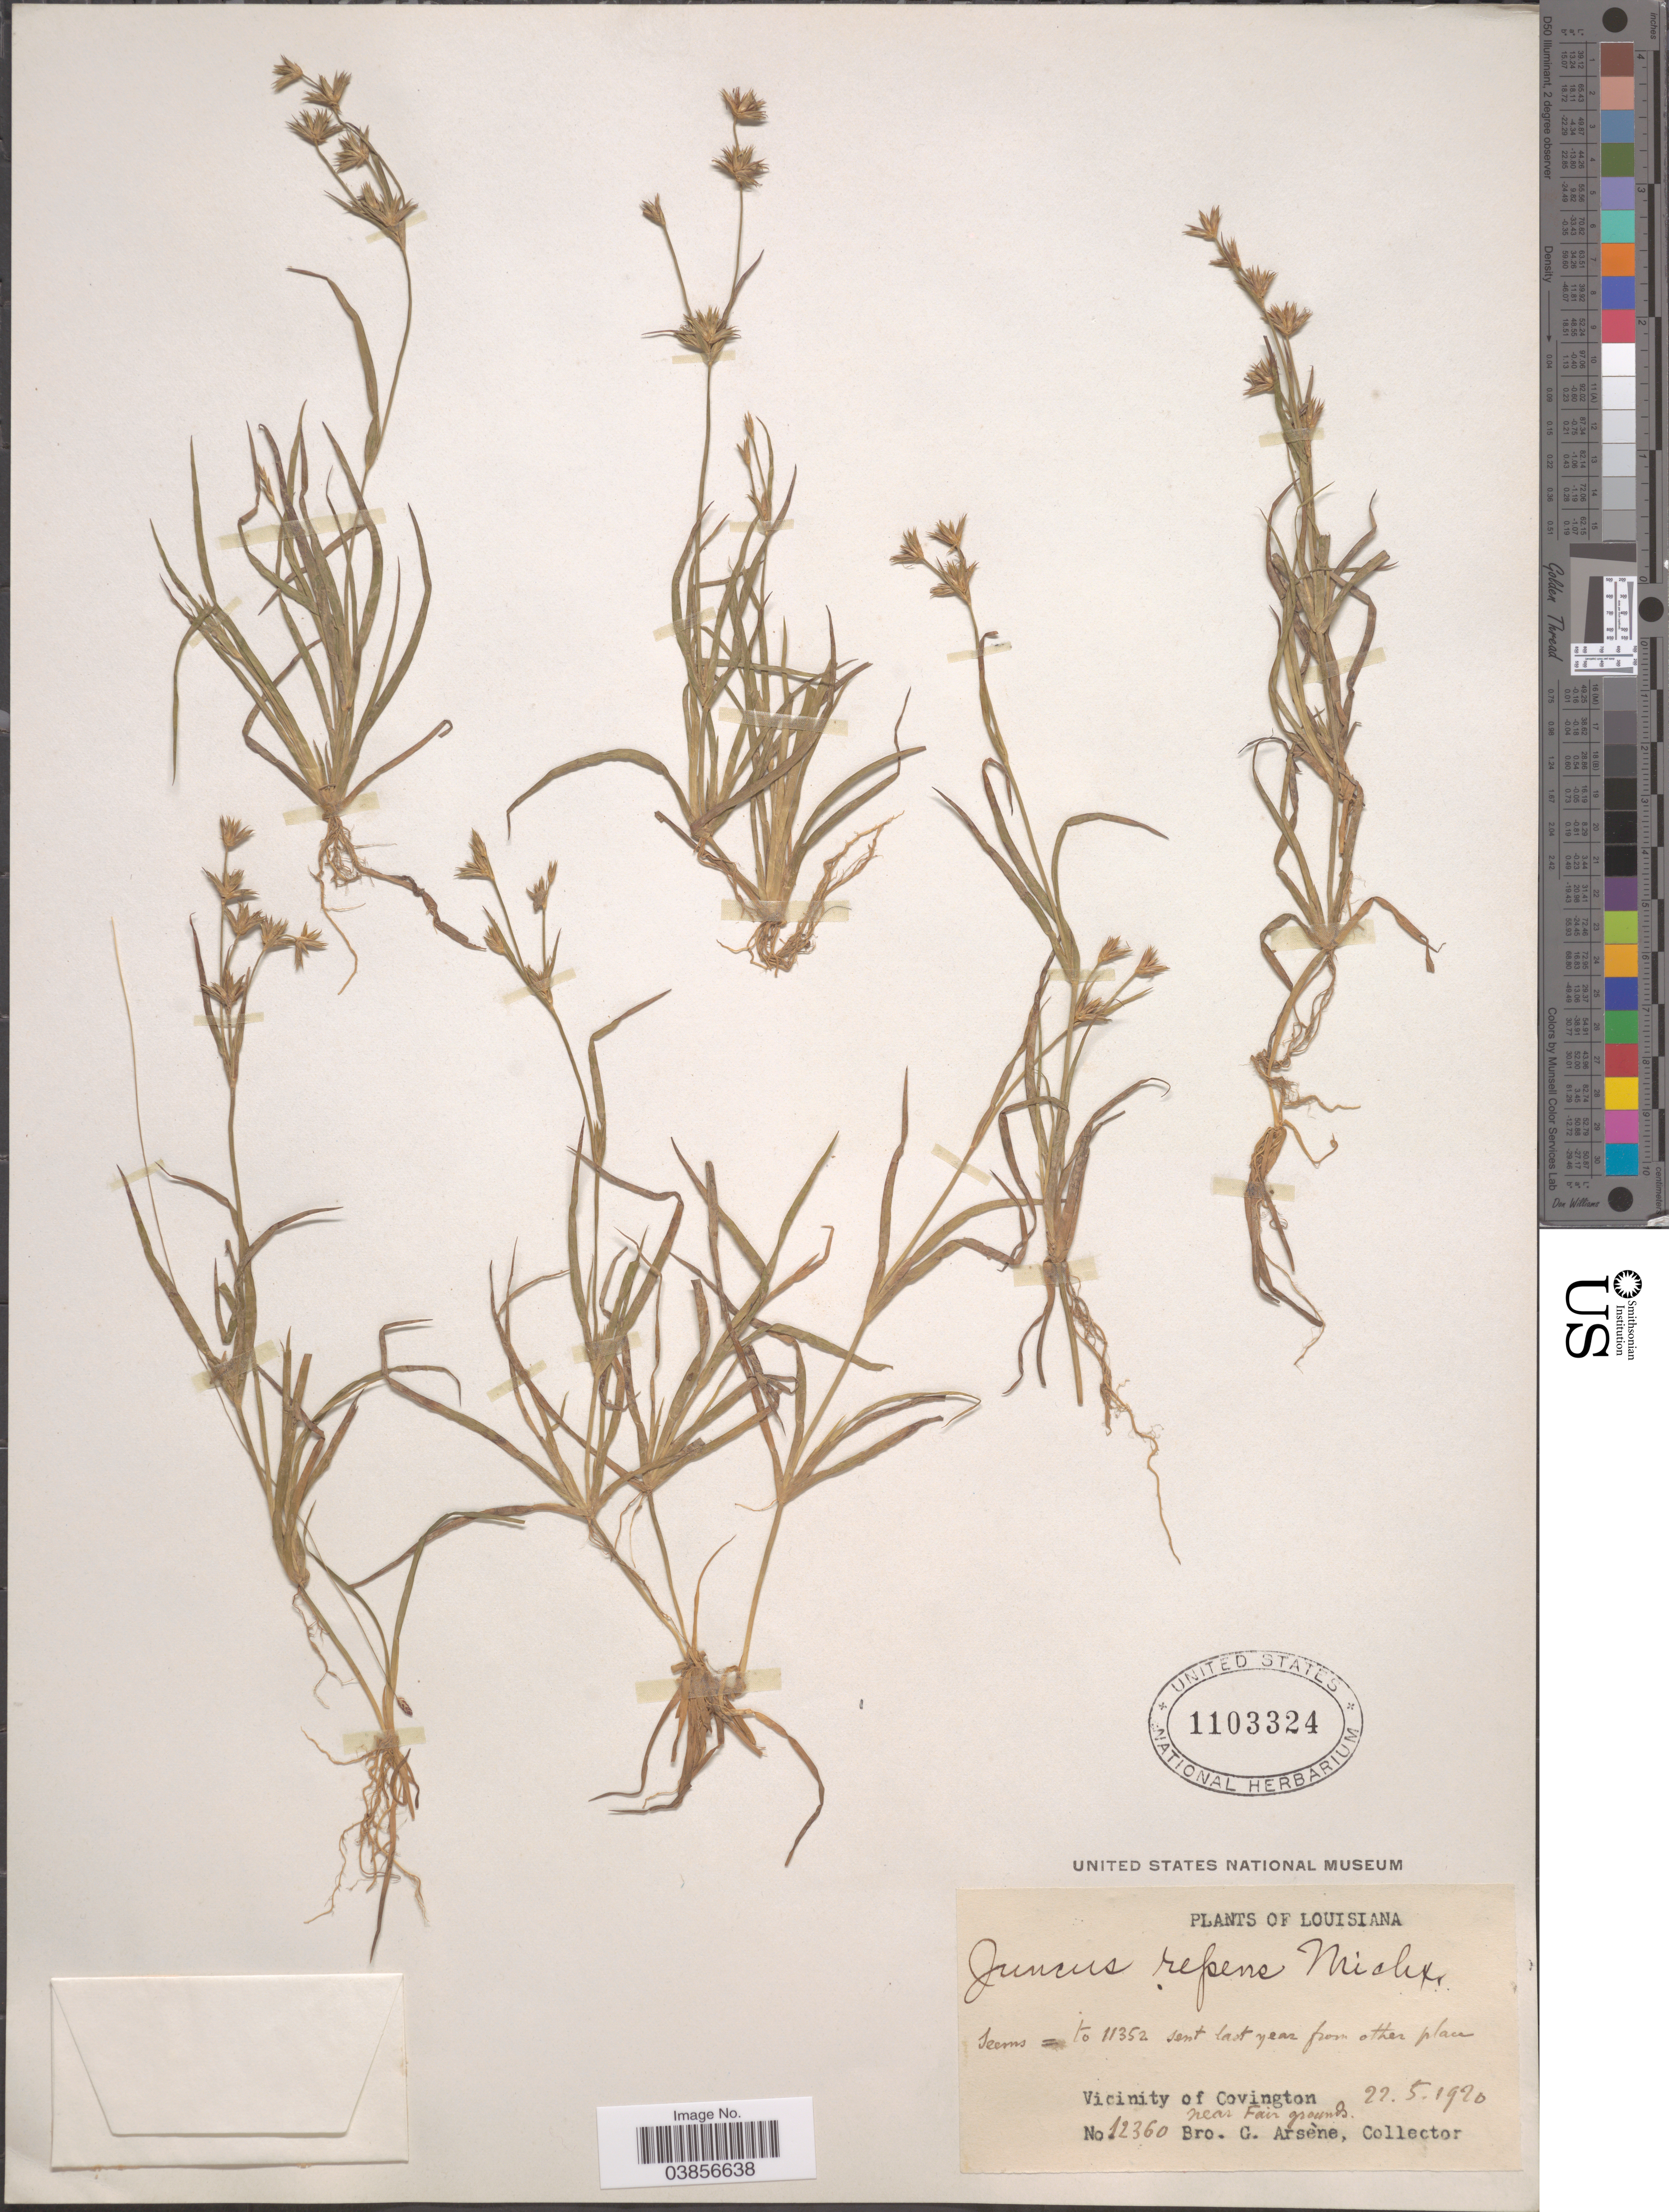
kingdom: Plantae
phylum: Tracheophyta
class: Liliopsida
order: Poales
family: Juncaceae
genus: Juncus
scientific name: Juncus repens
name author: Michx.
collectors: Bro. G. Arsène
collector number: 12360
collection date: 1920-05-22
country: United States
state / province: Louisiana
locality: Vicinity of Covington, near Fair grounds.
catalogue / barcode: US 1103324